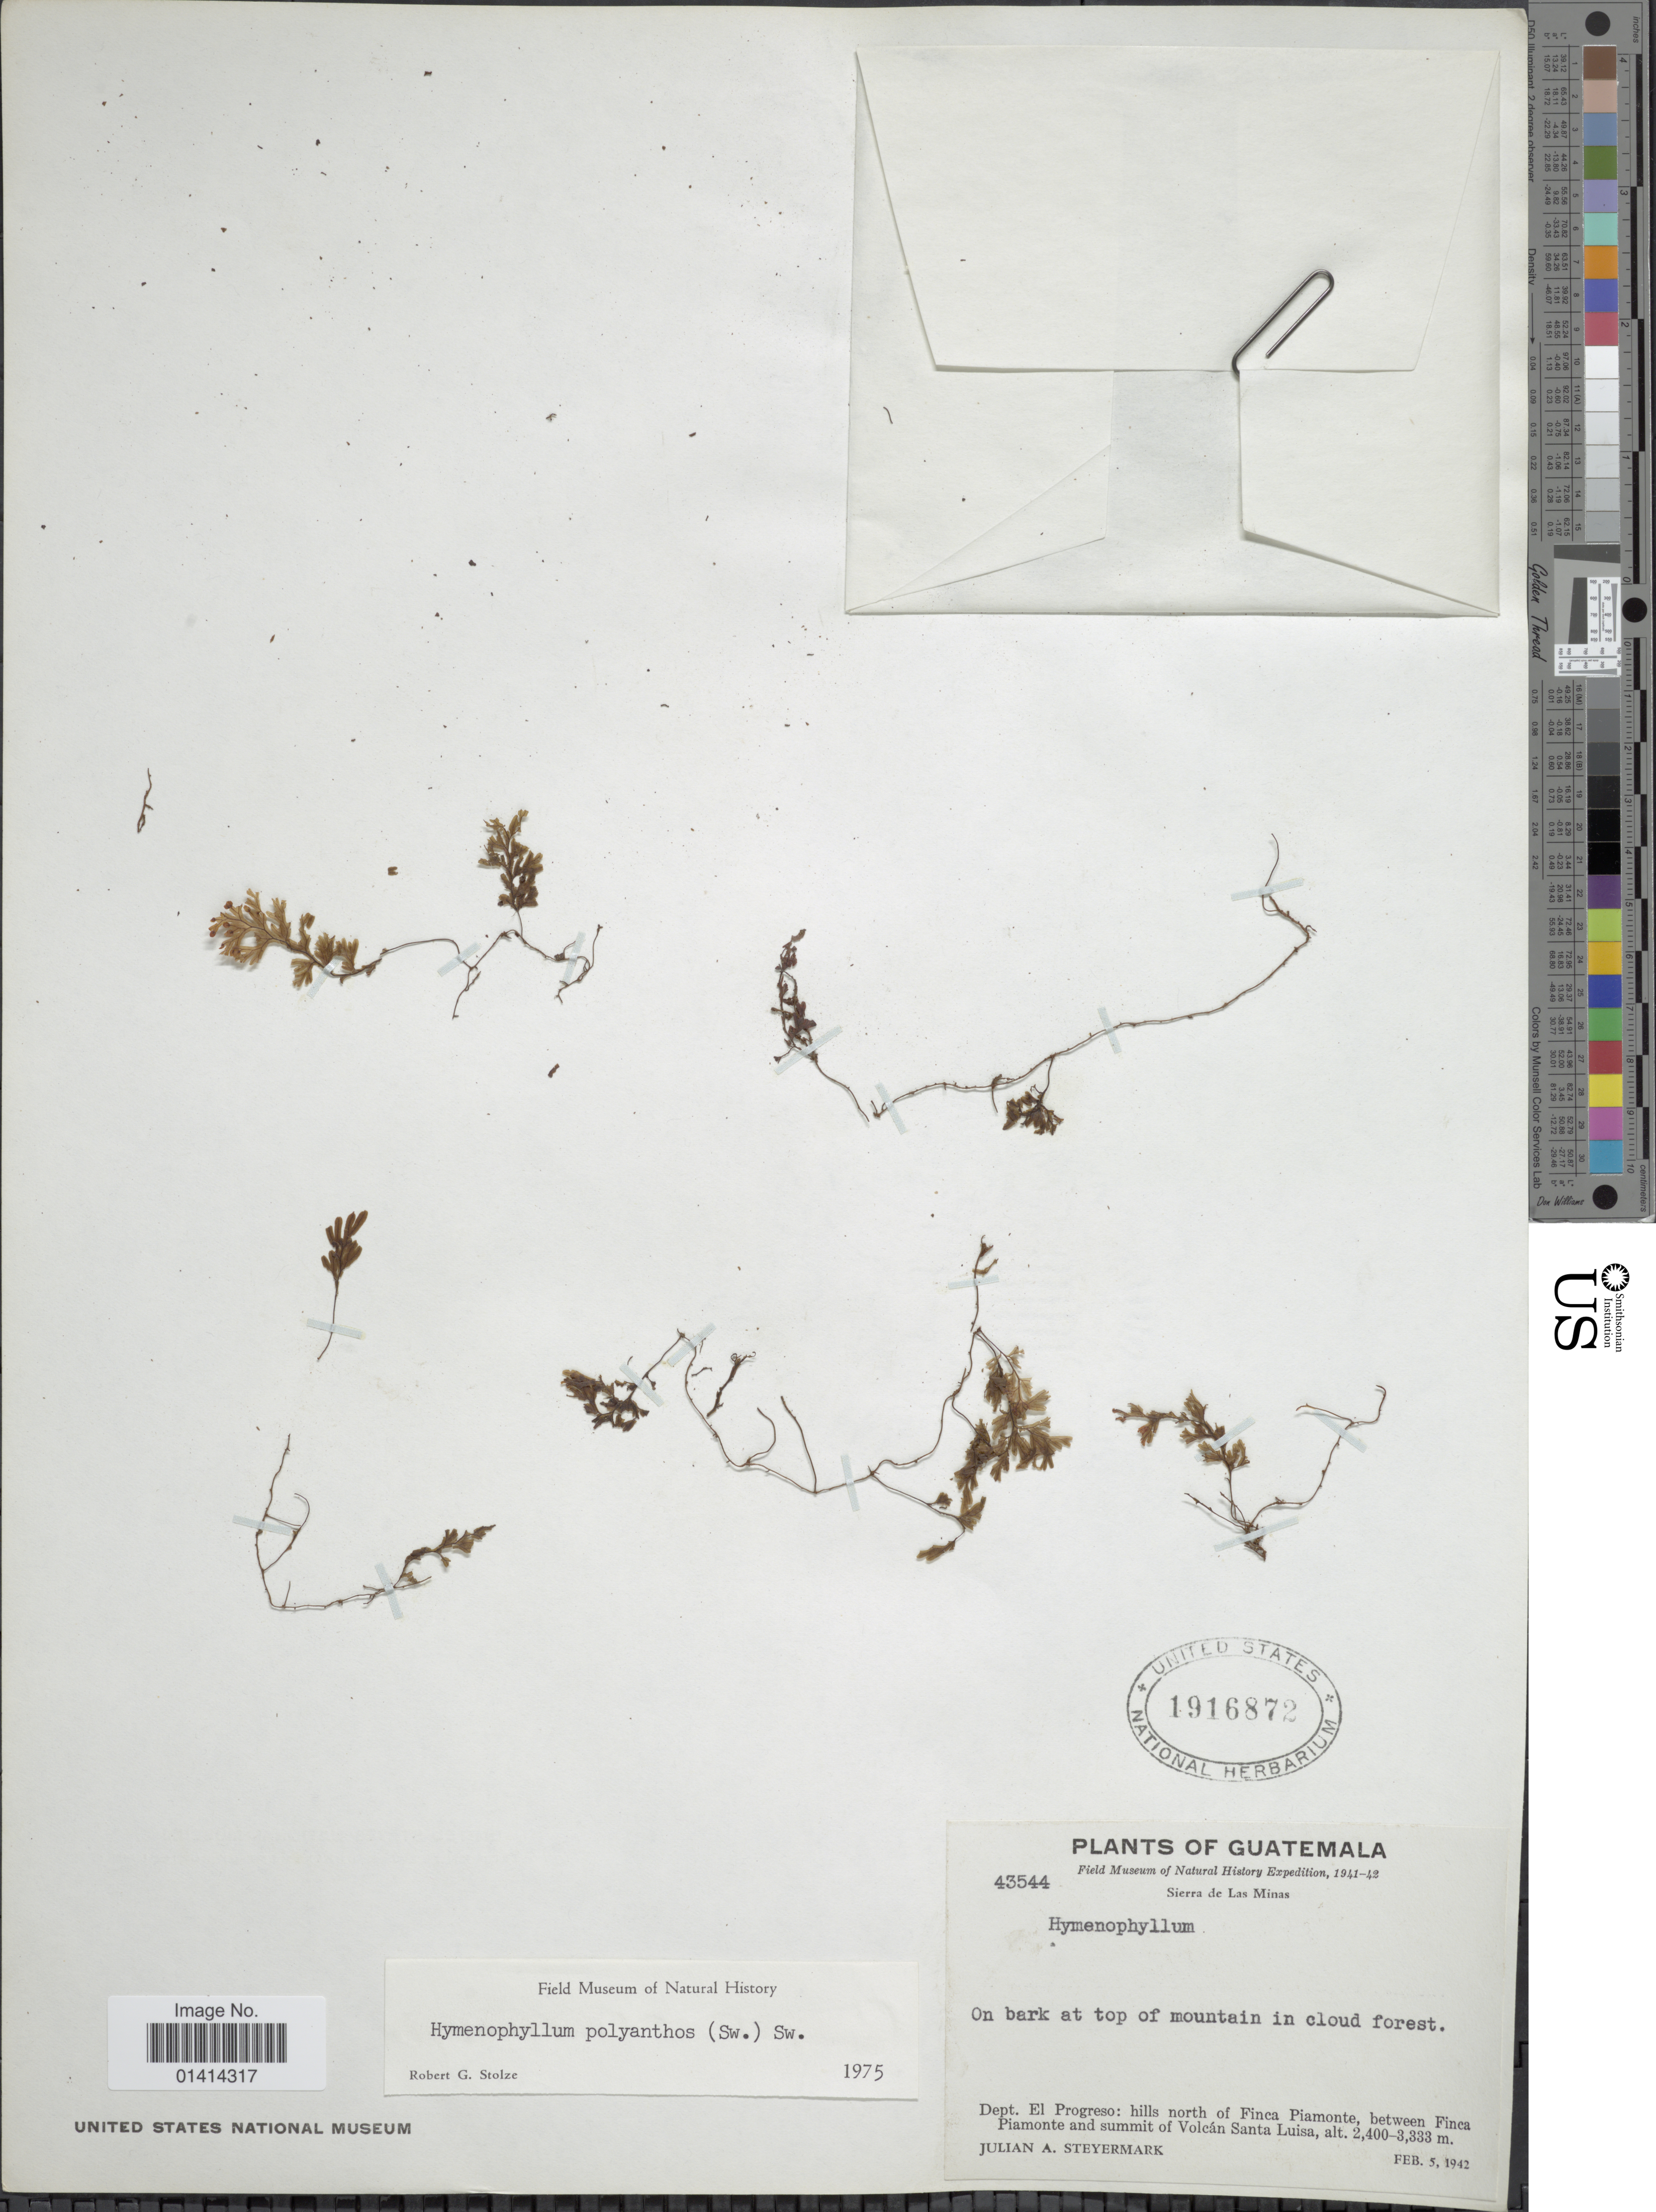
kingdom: Plantae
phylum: Tracheophyta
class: Polypodiopsida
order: Hymenophyllales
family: Hymenophyllaceae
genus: Hymenophyllum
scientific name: Hymenophyllum polyanthos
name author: (Sw.) Sw.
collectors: J. Steyermark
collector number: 43544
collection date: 1942-02-05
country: Guatemala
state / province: El Progreso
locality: Dept. El progreso: hills north of Finca Piamonte, between Finca Piamonte and summit of Volcan Santa Luisa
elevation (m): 2400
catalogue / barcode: US 1916872